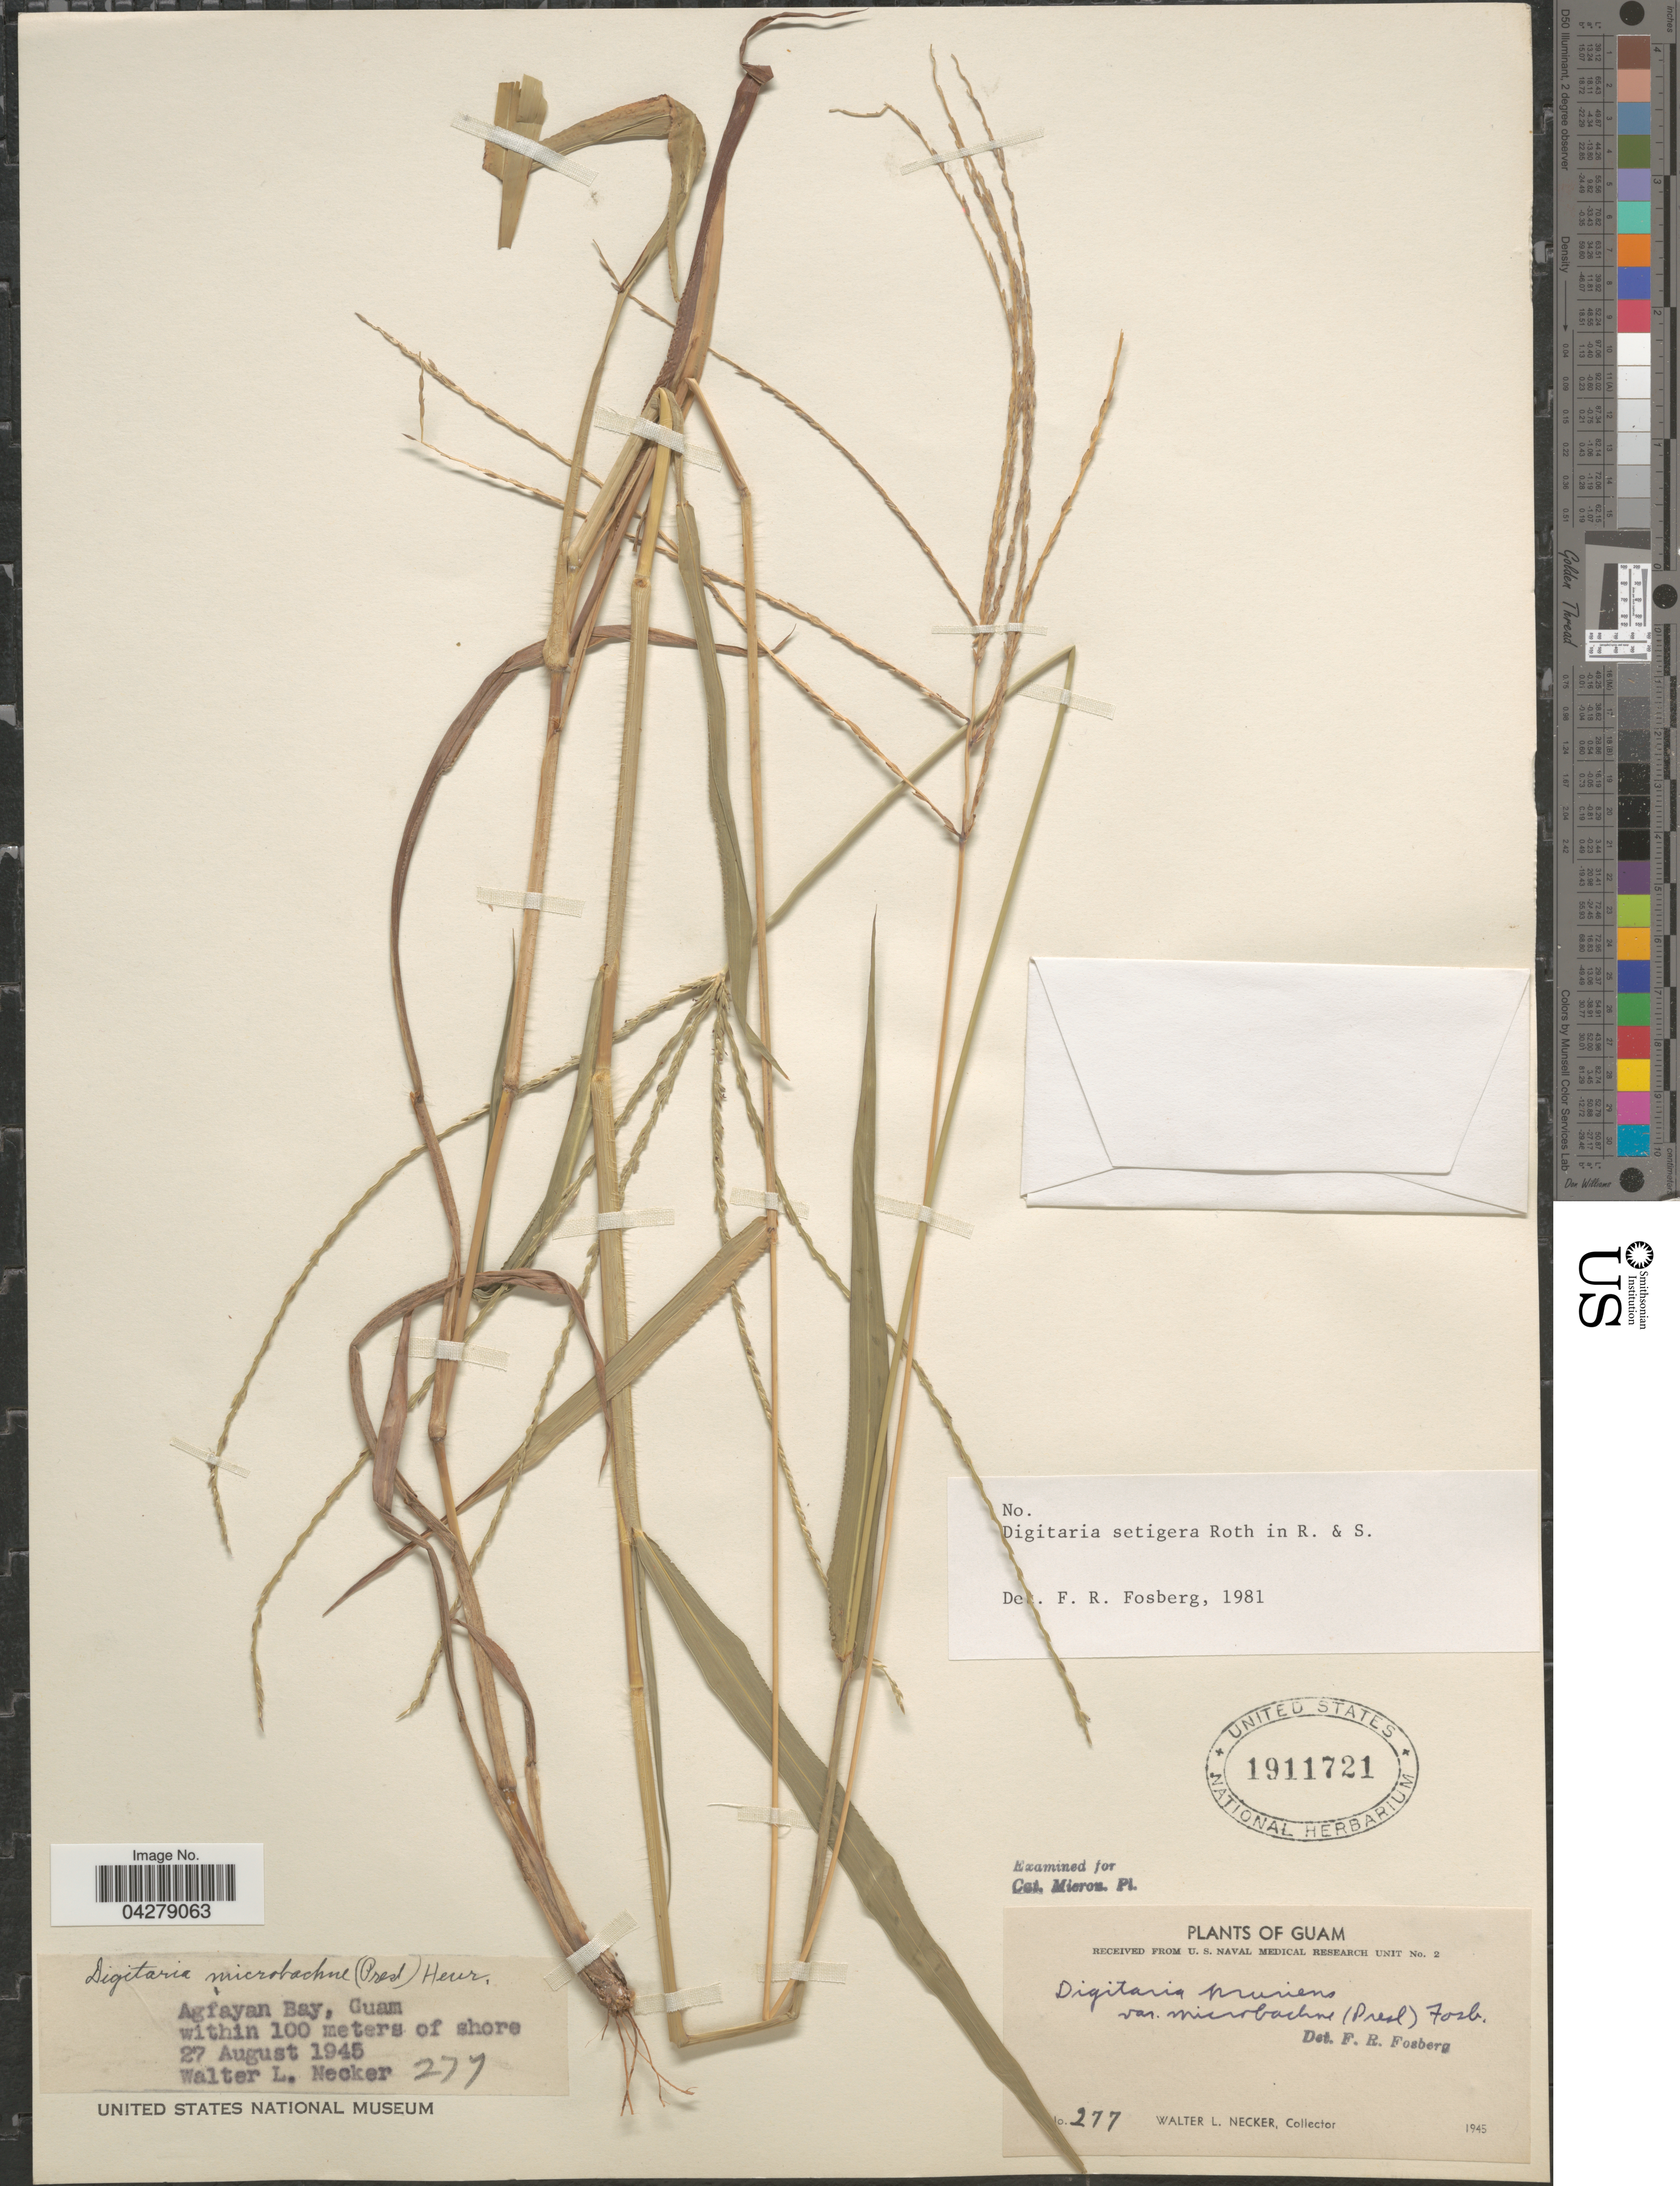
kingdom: Plantae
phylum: Tracheophyta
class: Liliopsida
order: Poales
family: Poaceae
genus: Digitaria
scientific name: Digitaria setigera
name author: Roth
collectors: W. L. Necker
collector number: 277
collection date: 1945-08-27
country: Guam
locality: Agfayan Bay.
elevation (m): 100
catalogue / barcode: US 1911721